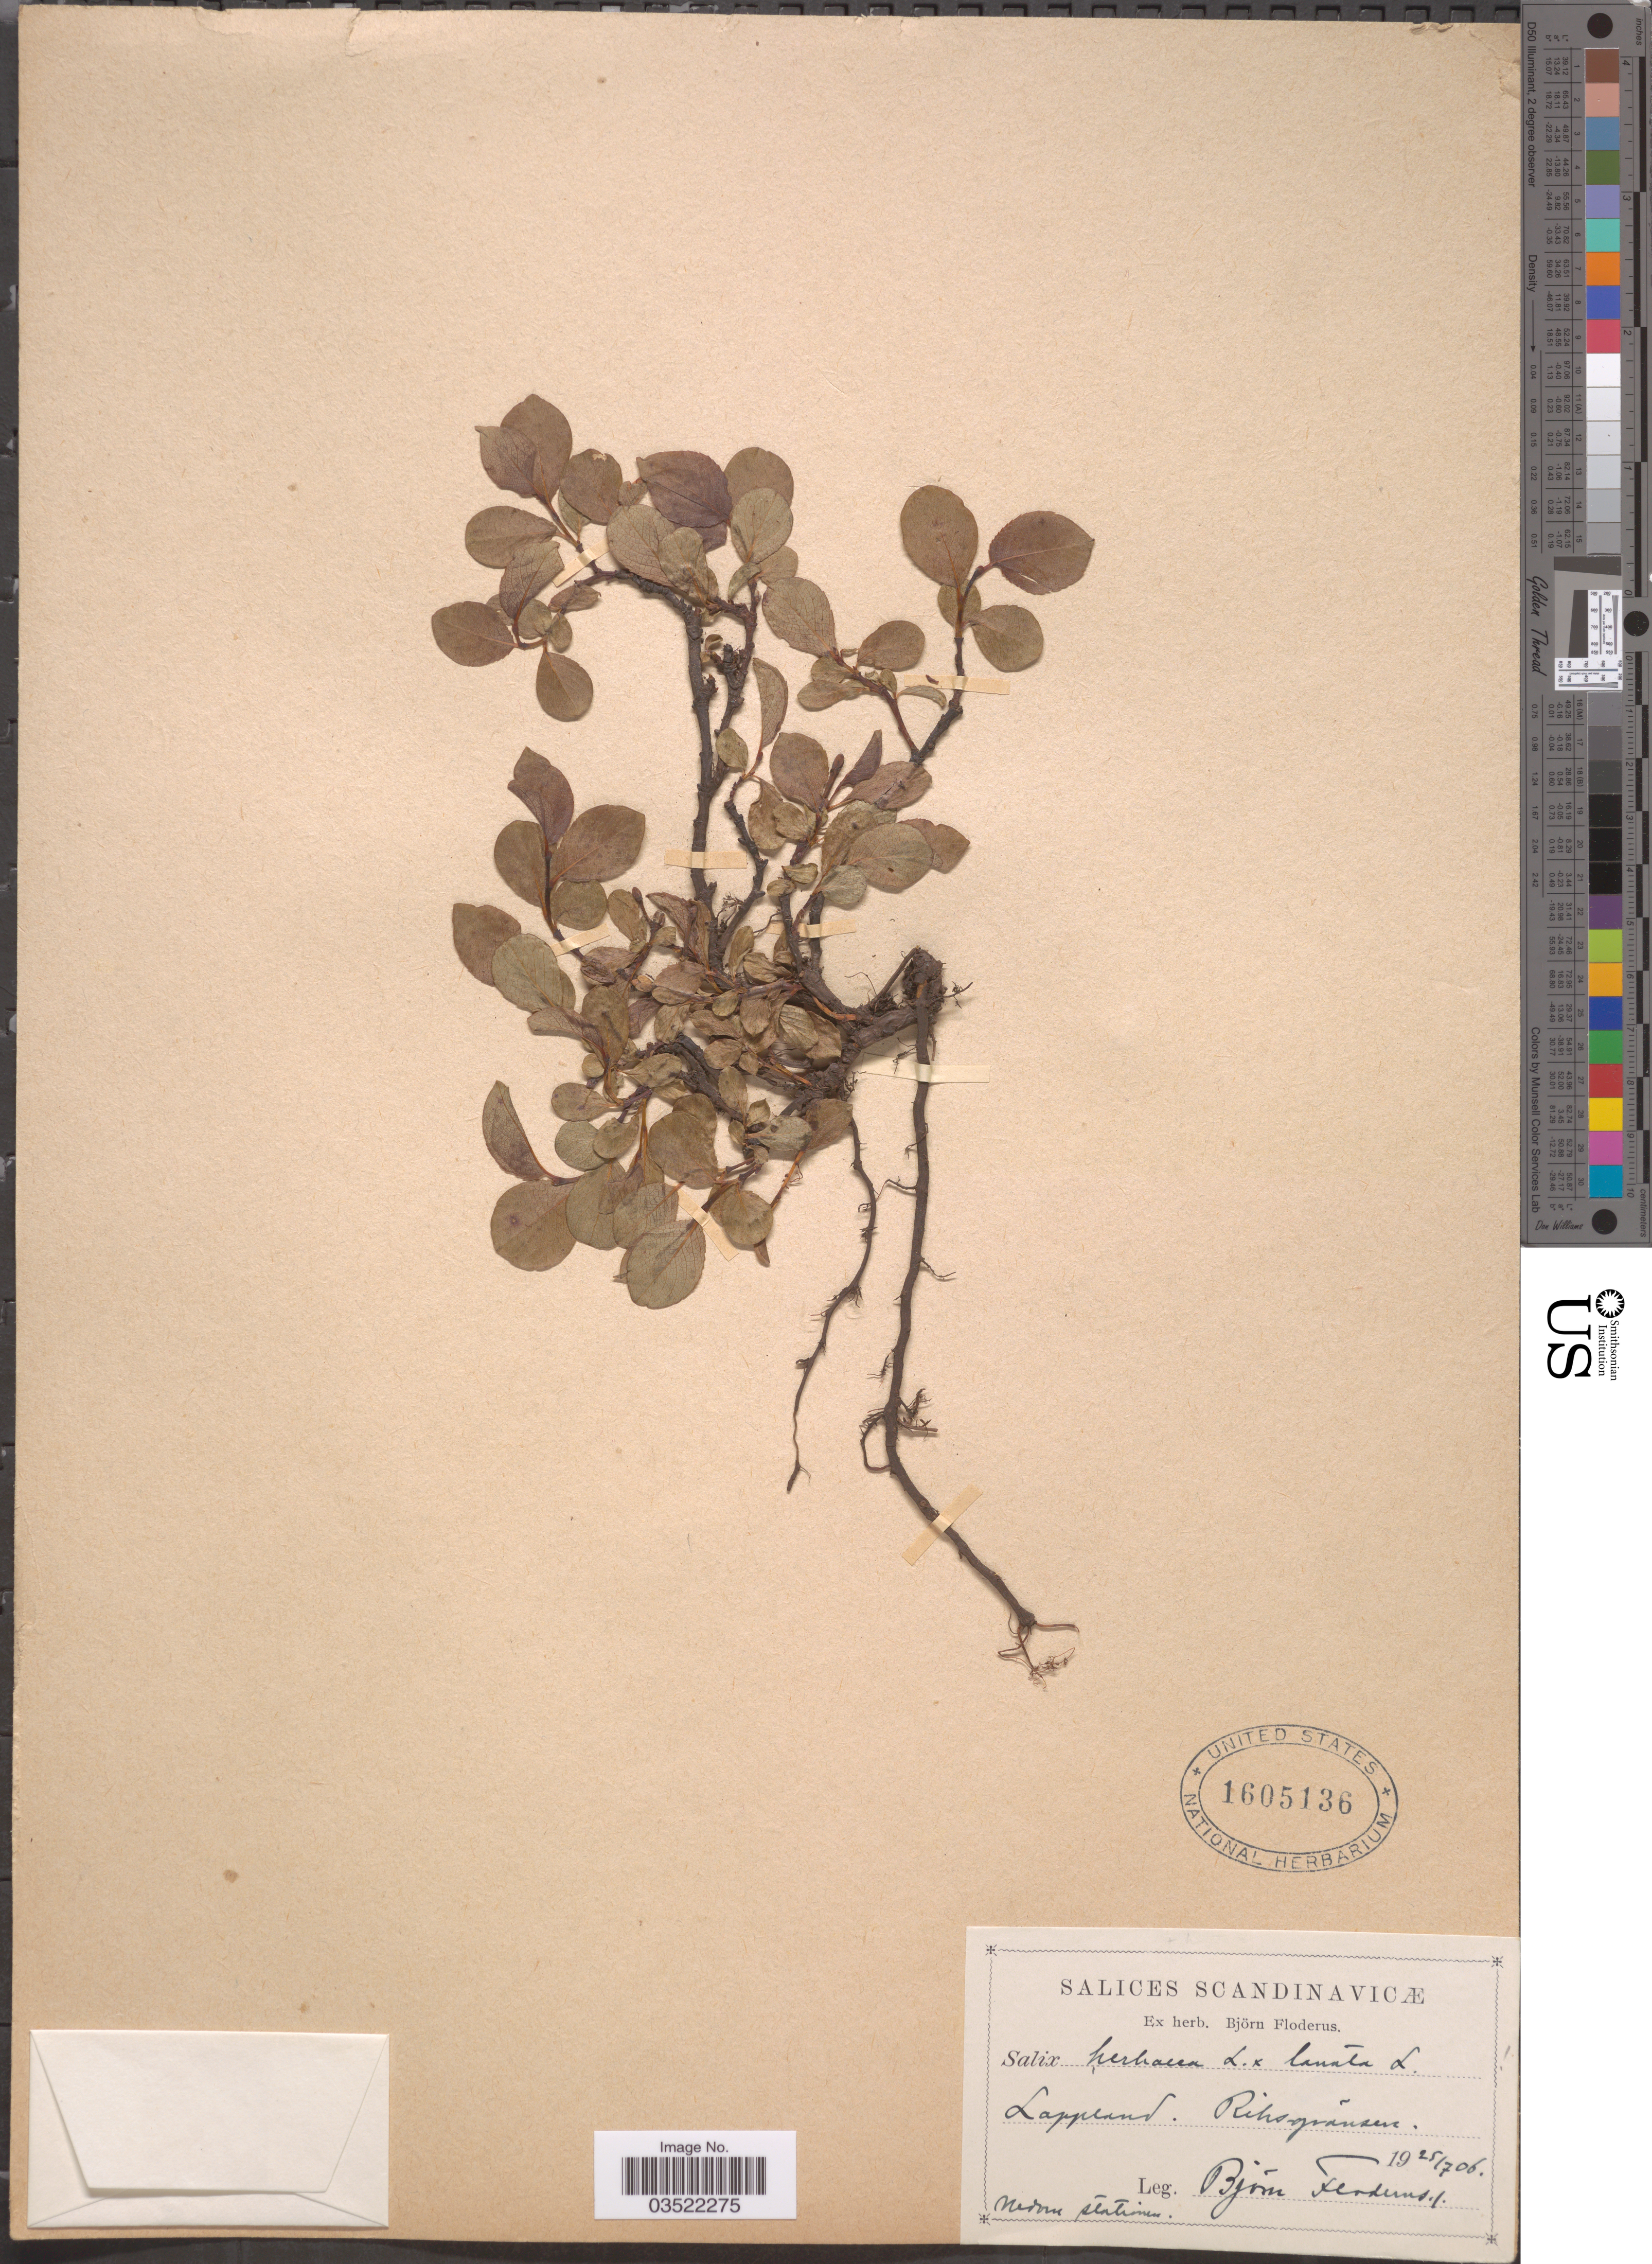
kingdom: Plantae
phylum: Tracheophyta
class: Magnoliopsida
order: Malpighiales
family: Salicaceae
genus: Salix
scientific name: Salix herbacea x S. lanata L.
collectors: B. G. O. Floderus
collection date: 1906-07-25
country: Sweden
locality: Scandinavicæ. Lappland. Riksgrãnsen.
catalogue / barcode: US 1605136